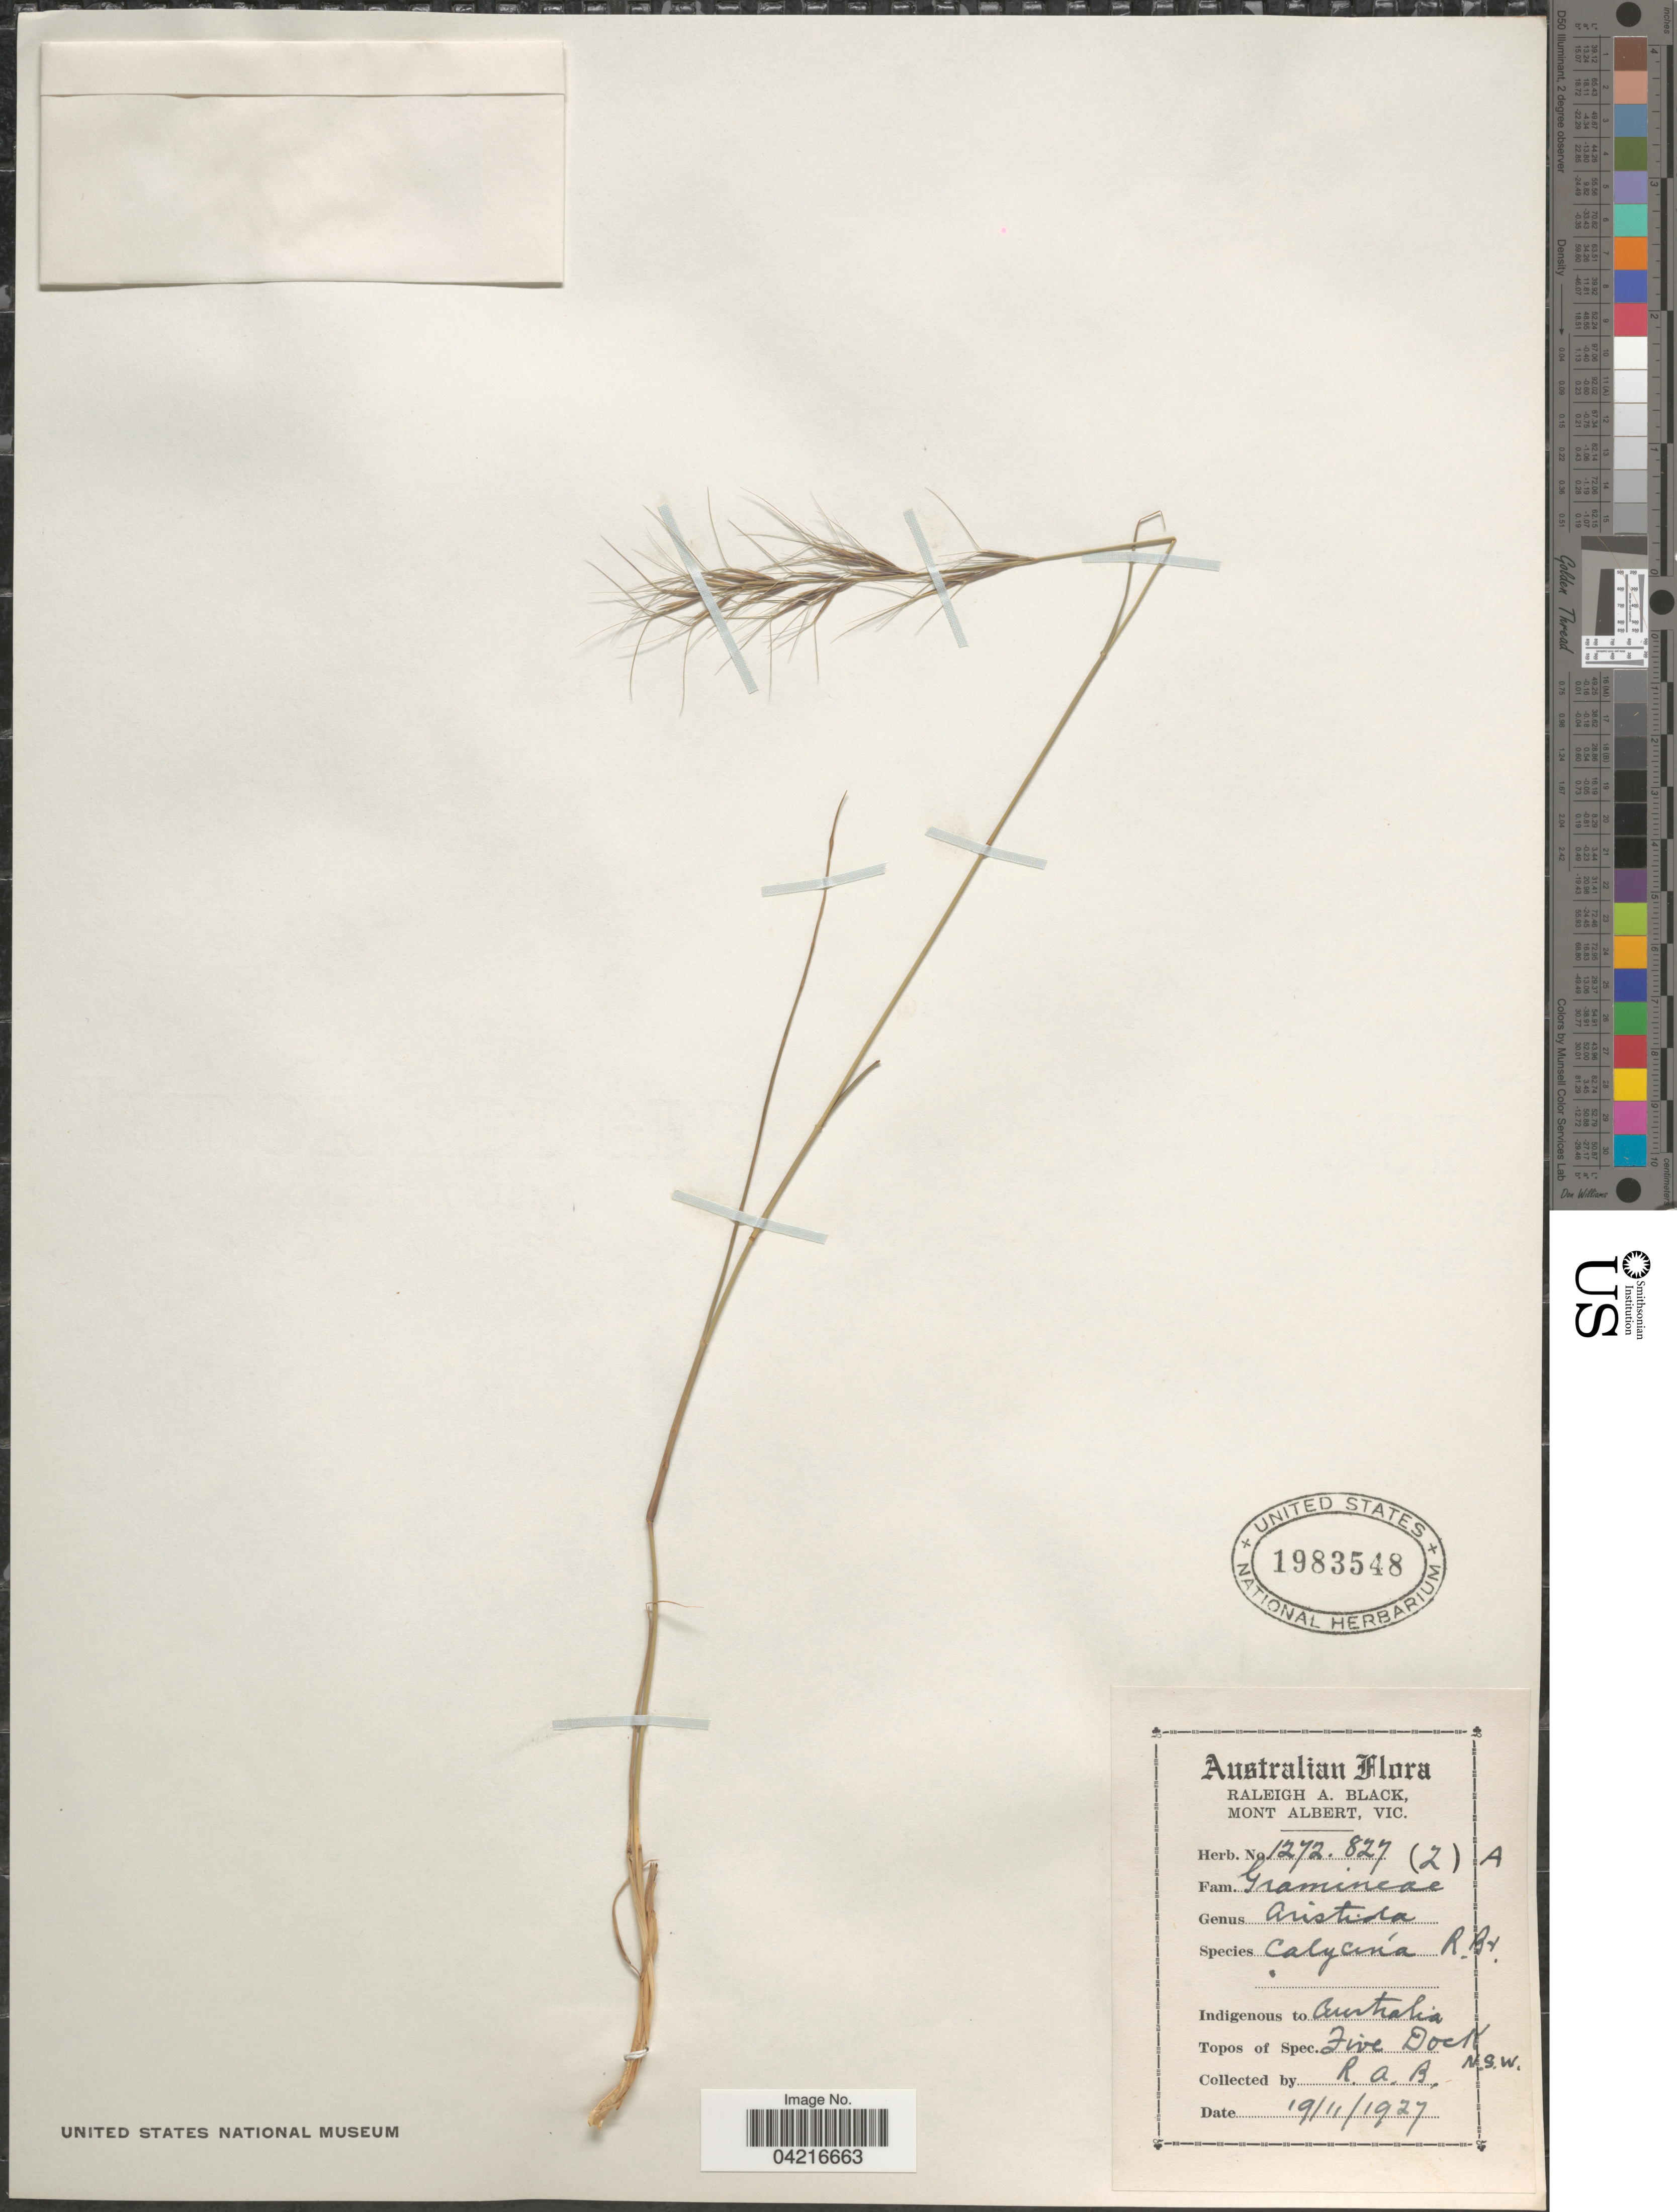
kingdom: Plantae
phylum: Tracheophyta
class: Liliopsida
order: Poales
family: Poaceae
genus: Aristida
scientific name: Aristida calycina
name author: R. Br.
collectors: R. A. Black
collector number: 1272827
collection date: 1927-11-19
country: Australia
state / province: New South Wales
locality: Five Dock.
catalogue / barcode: US 1983548